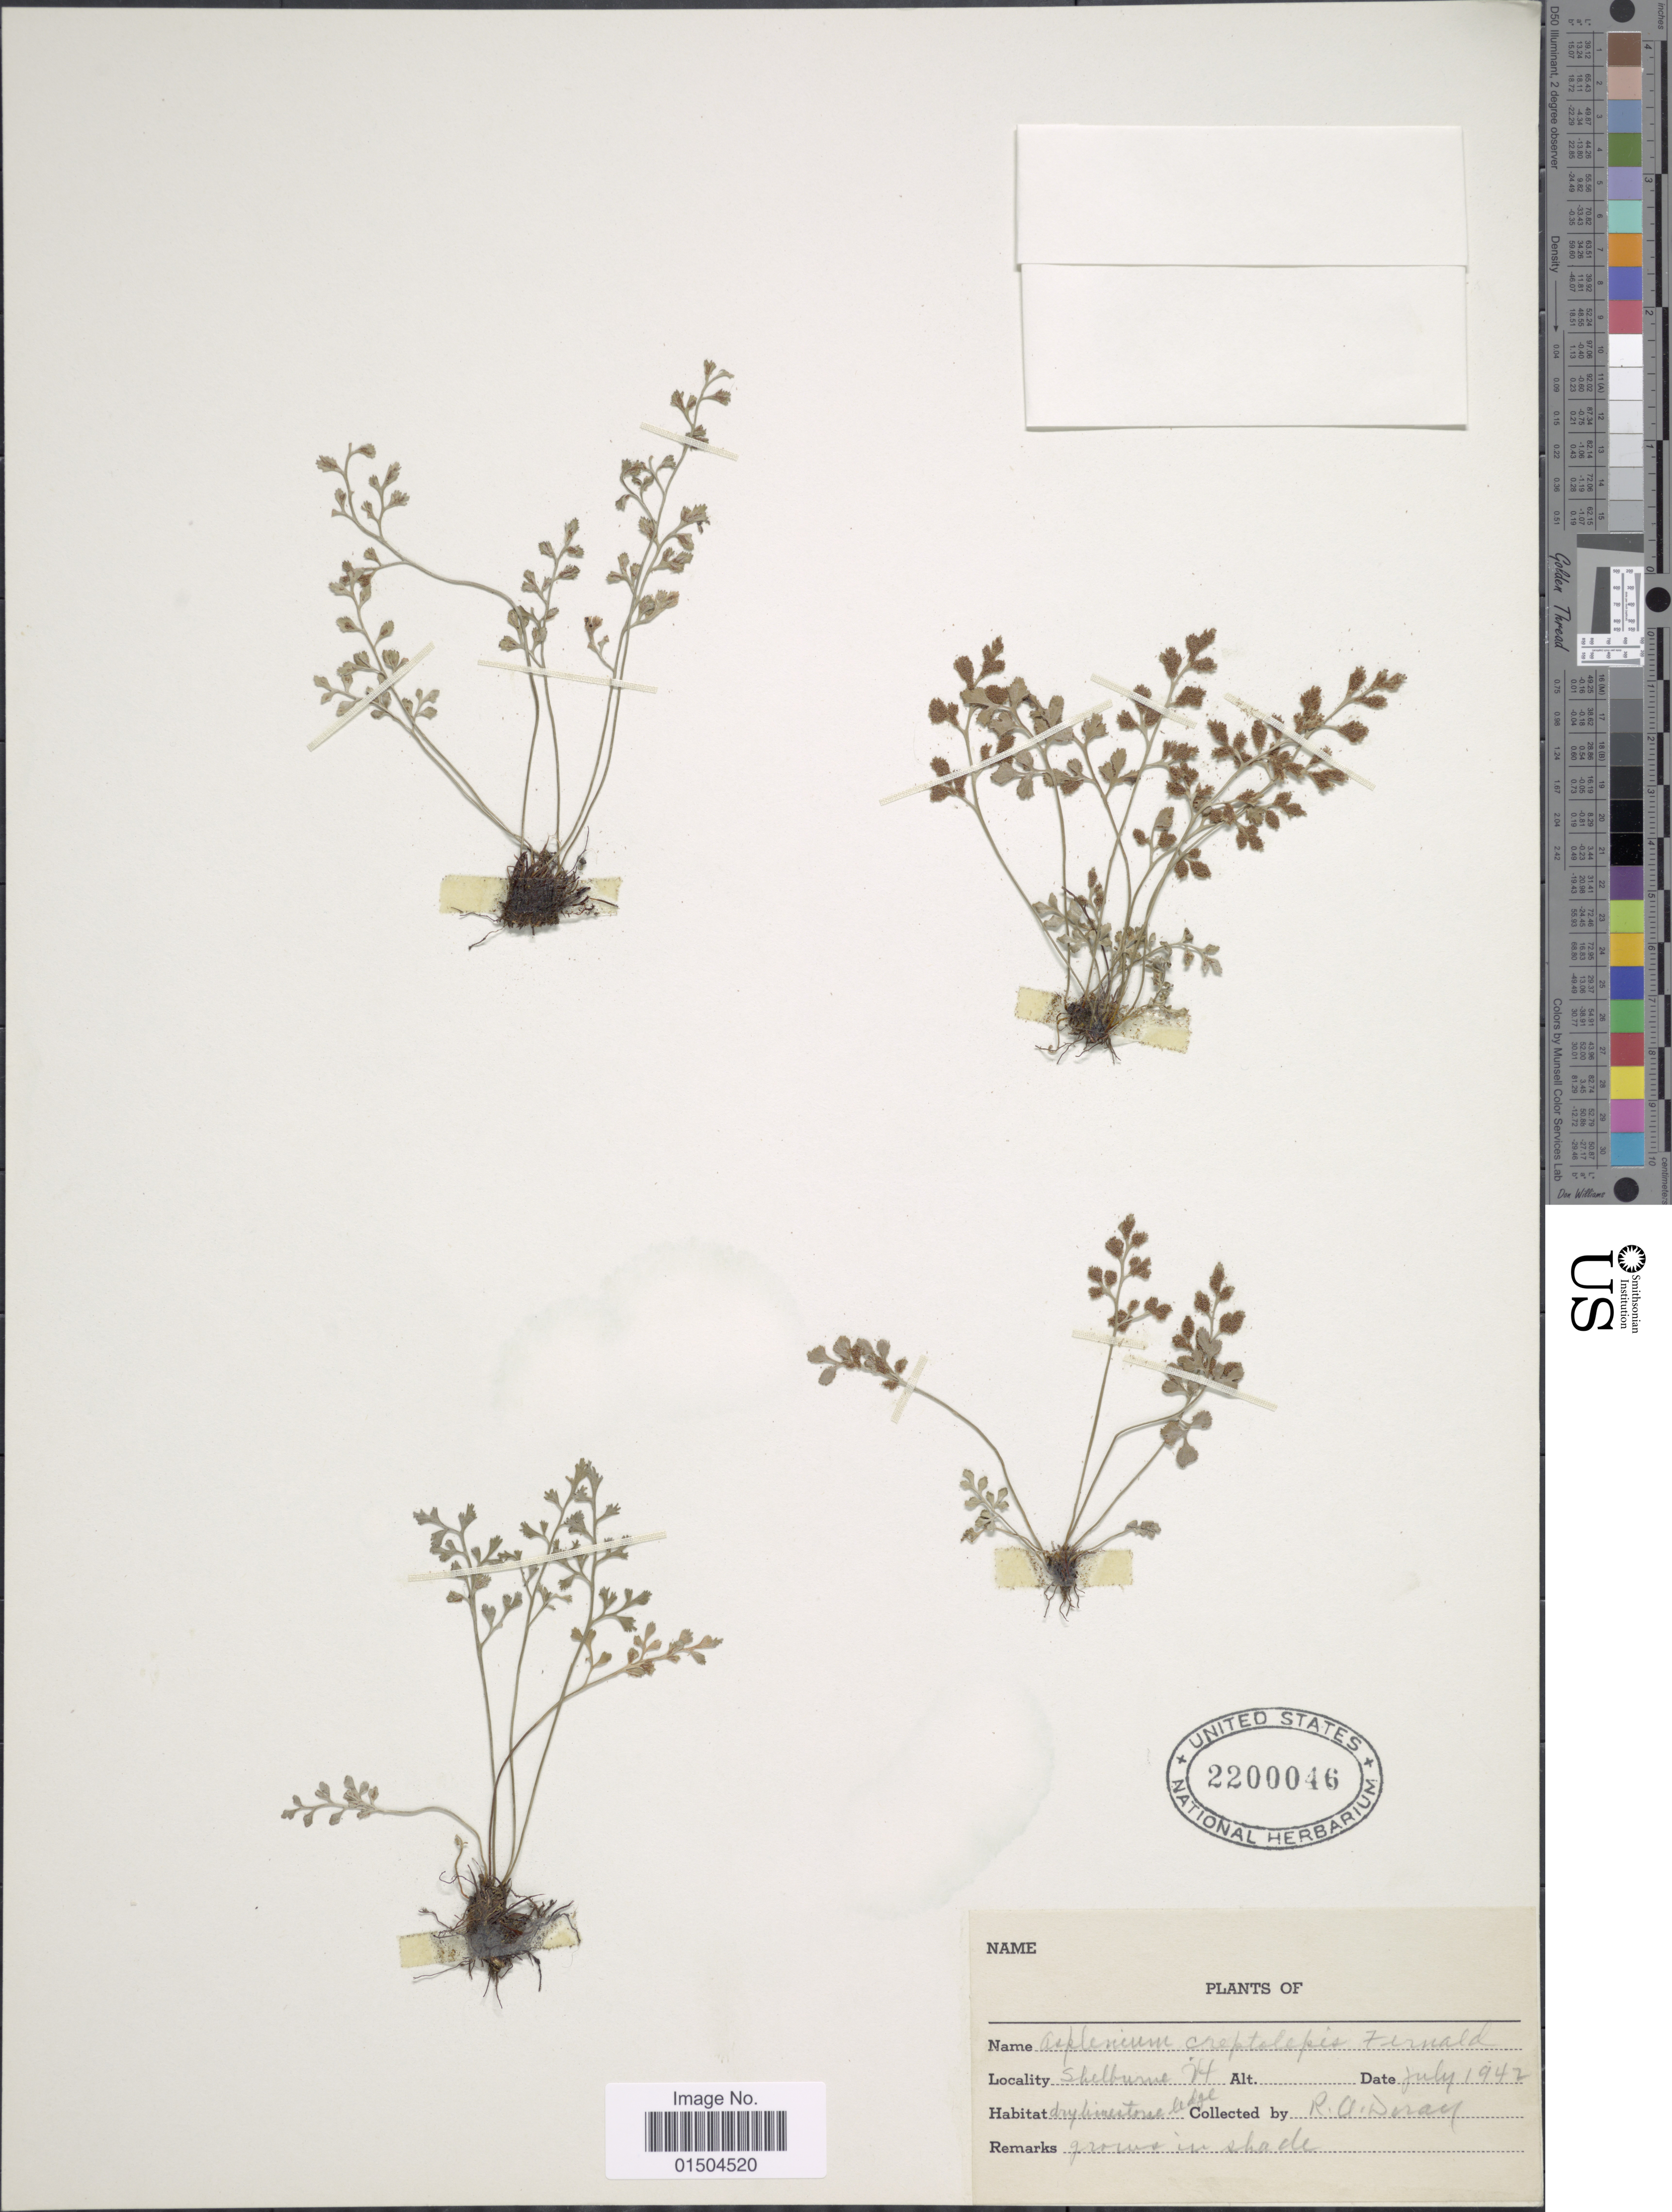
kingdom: Plantae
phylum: Tracheophyta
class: Polypodiopsida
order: Polypodiales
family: Aspleniaceae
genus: Asplenium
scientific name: Asplenium ruta-muraria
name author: L.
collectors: R. Doray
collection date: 1942-07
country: United States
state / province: Vermont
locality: Shelburne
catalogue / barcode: US 2200046